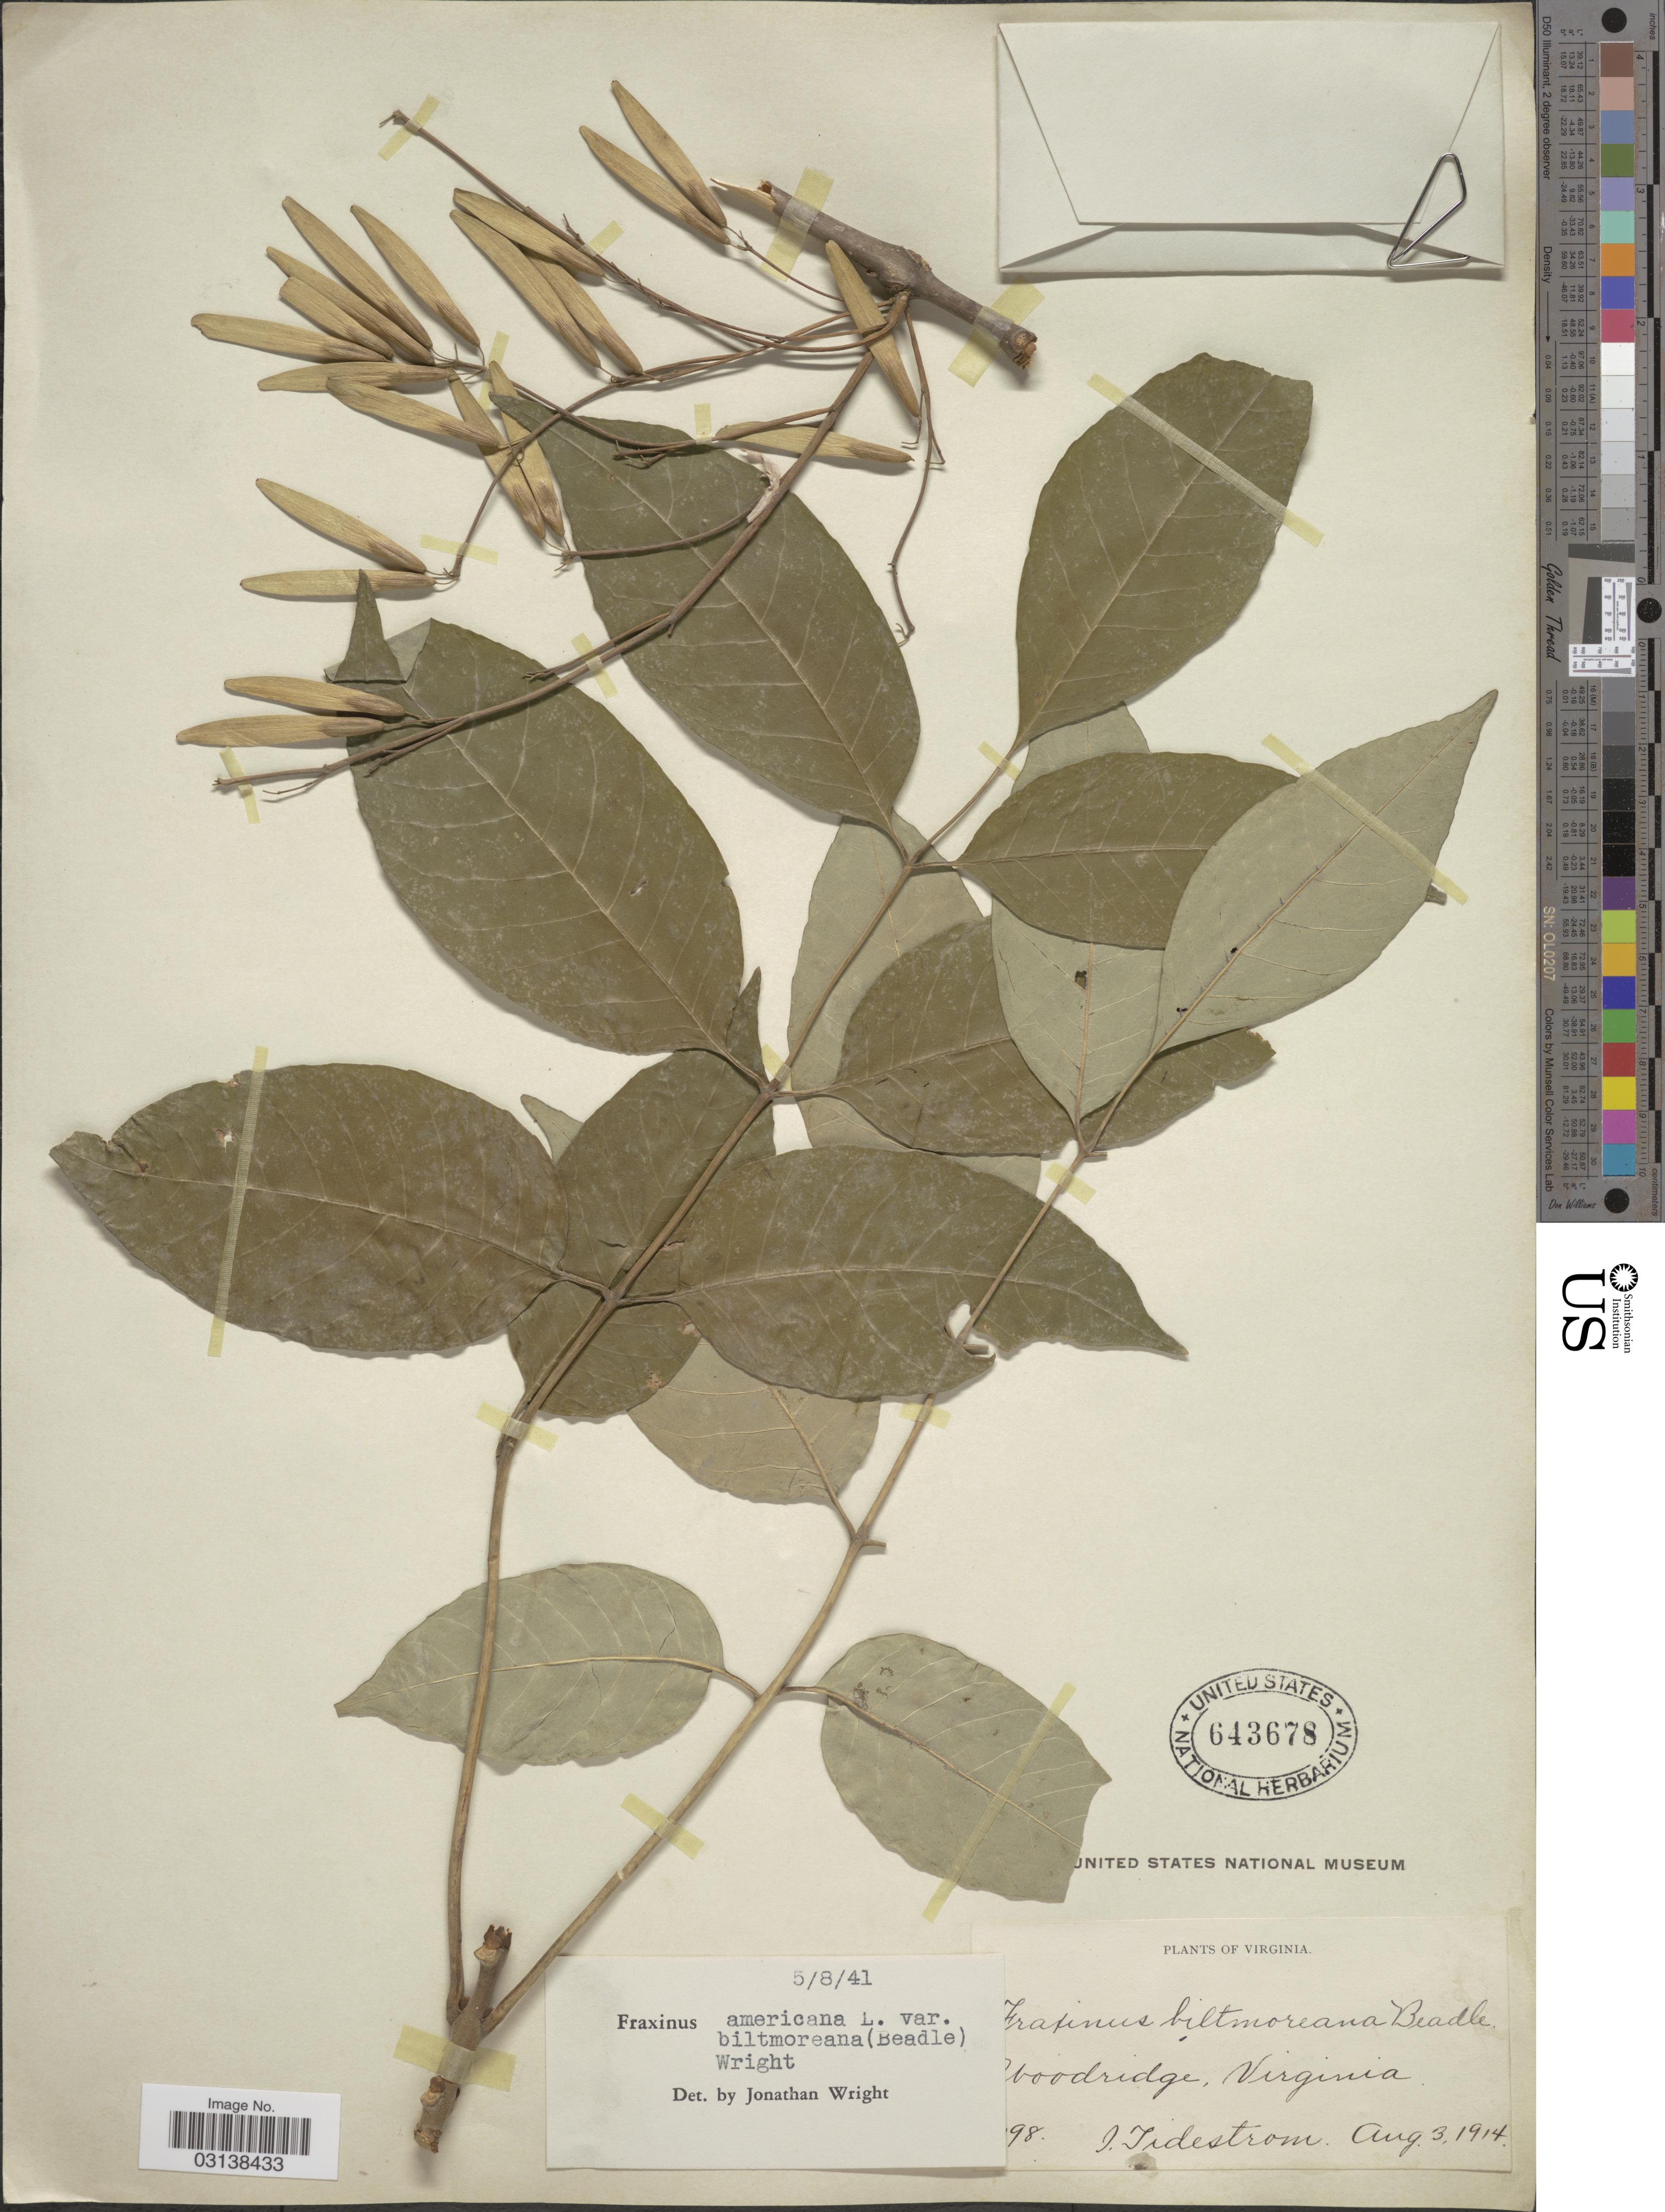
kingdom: Plantae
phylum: Tracheophyta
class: Magnoliopsida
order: Lamiales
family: Oleaceae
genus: Fraxinus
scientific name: Fraxinus americana var. biltmoreana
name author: (Beadle) J.W. Wright ex Fernald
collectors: I. F. Tidestrom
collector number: !98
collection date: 1914-08-03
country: United States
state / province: Virginia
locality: Woodridge.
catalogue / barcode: US 643678